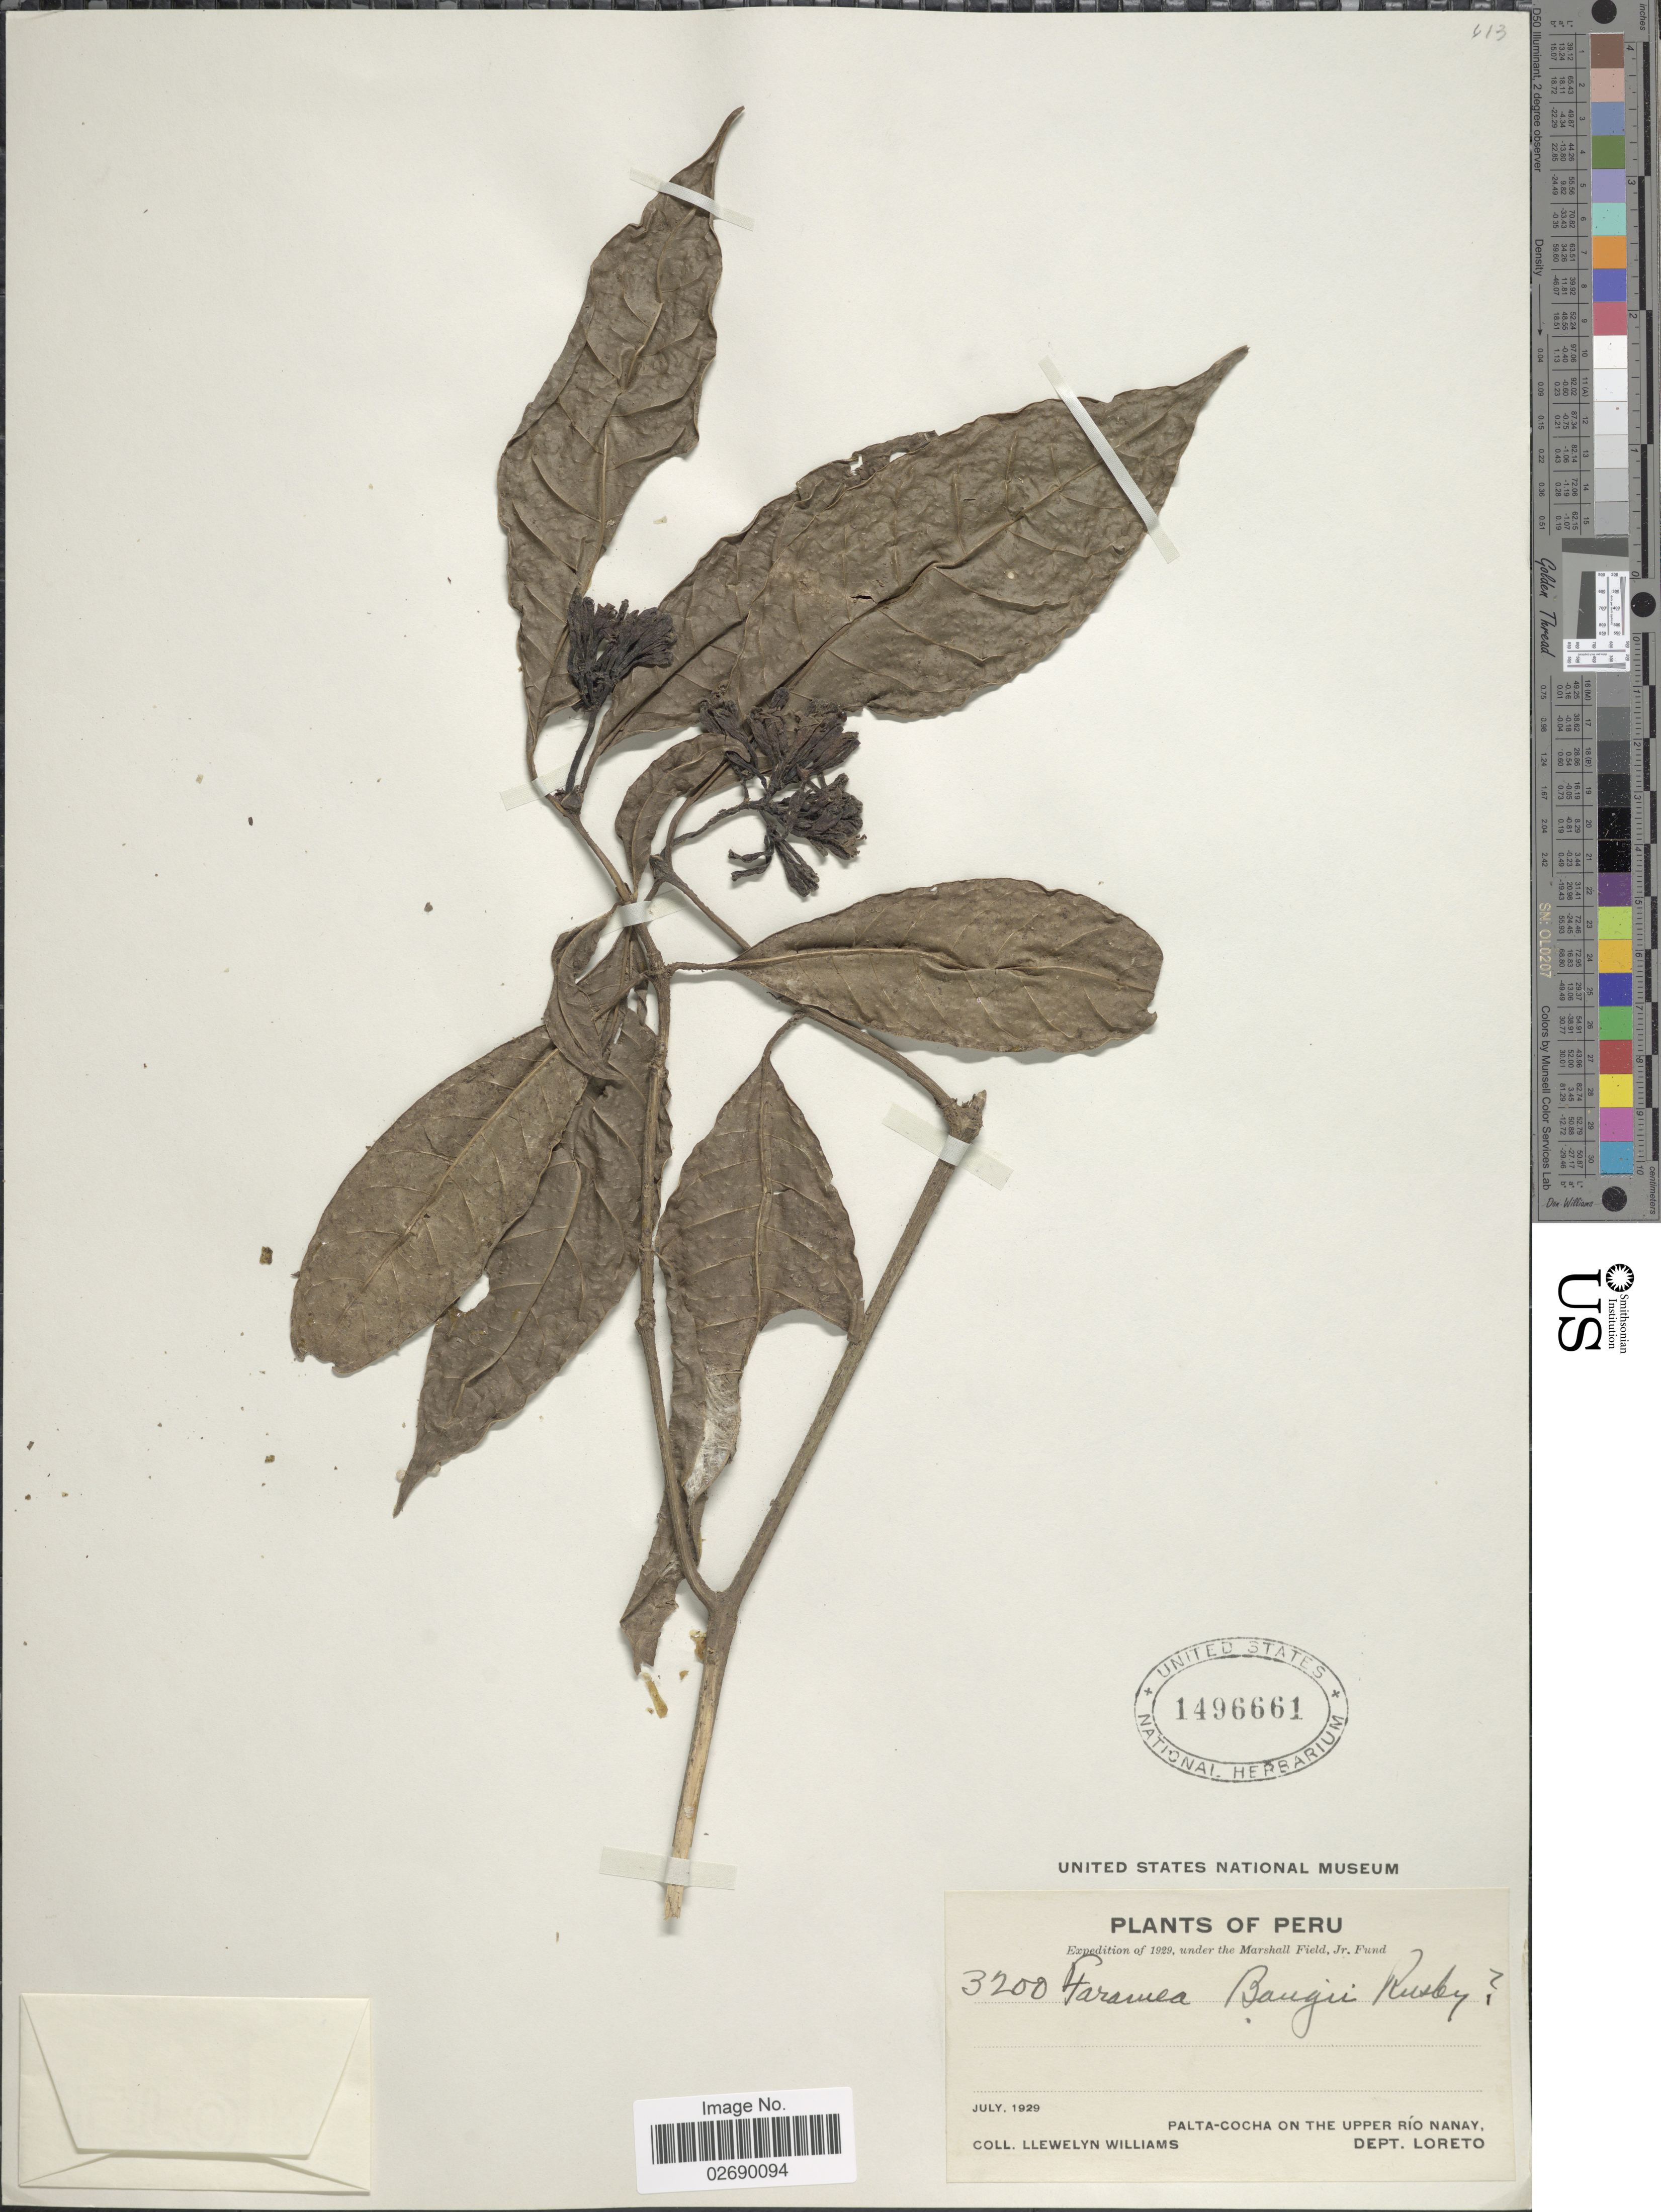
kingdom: Plantae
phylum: Tracheophyta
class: Magnoliopsida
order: Gentianales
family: Rubiaceae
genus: Faramea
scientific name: Faramea bangii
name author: Rusby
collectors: Ll. Williams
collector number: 3200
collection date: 1929-07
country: Peru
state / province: Loreto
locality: Palta-Cocha on the Upper Rio Nanay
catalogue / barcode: US 1496661